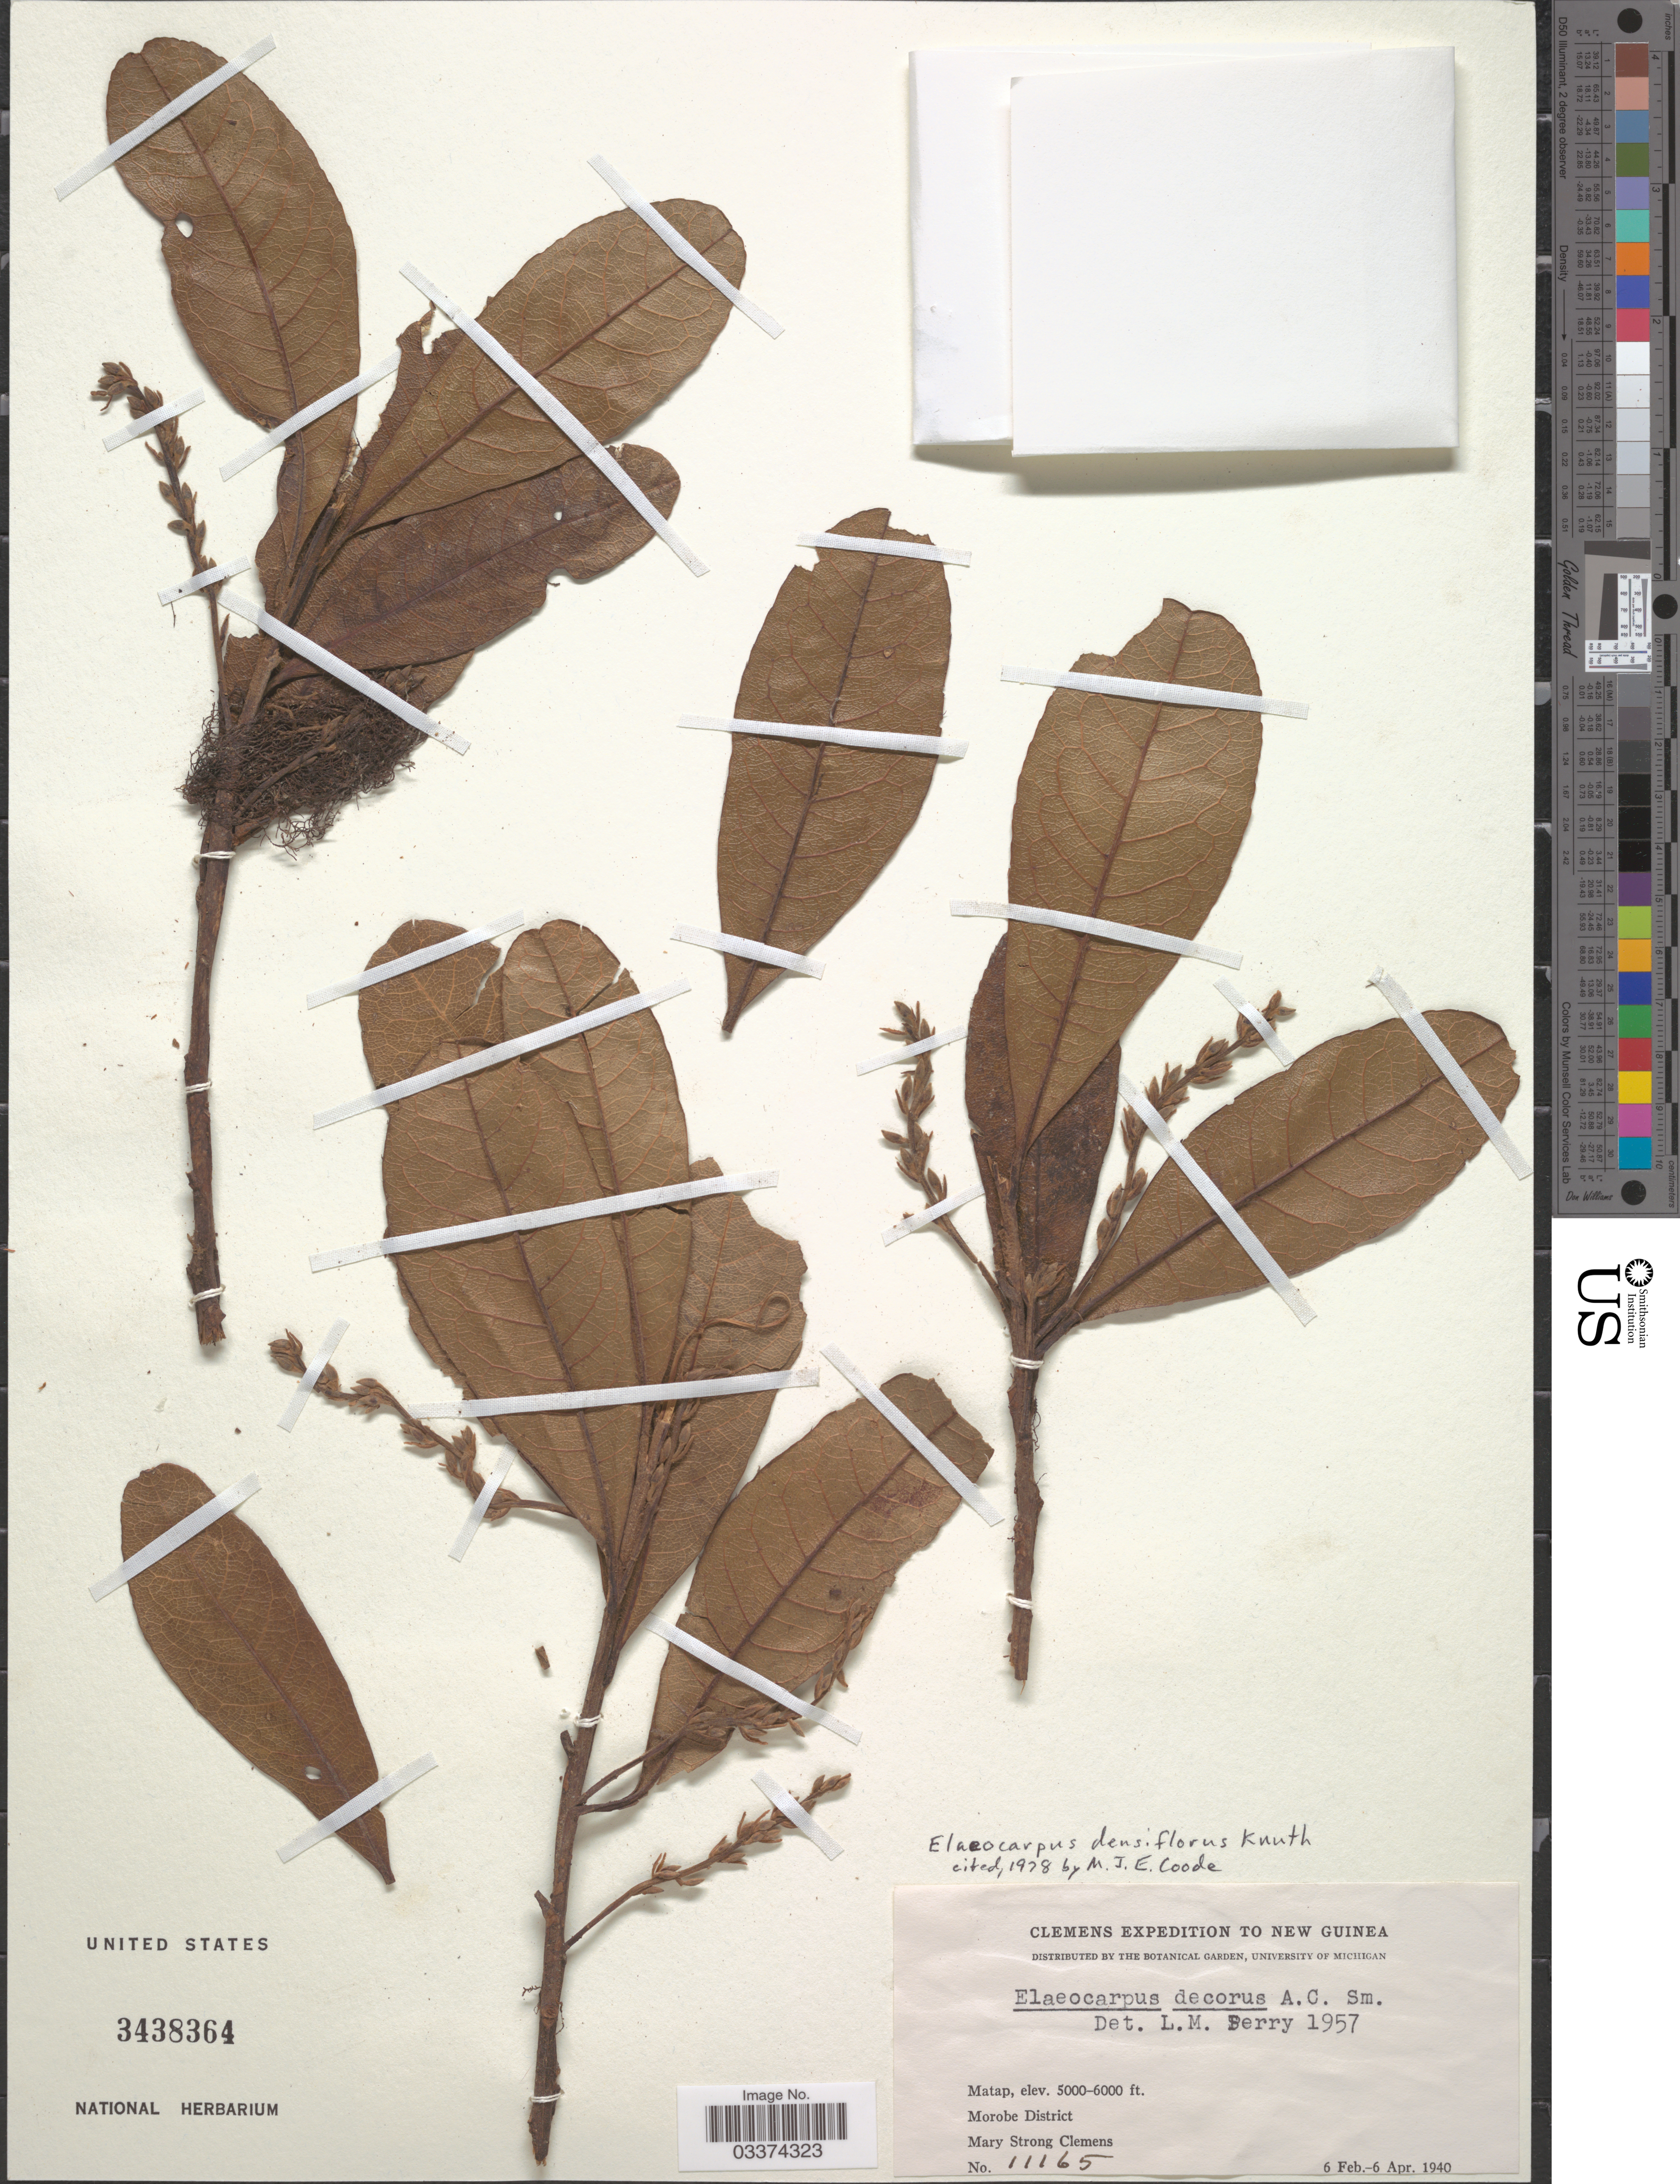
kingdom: Plantae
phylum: Tracheophyta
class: Magnoliopsida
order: Oxalidales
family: Elaeocarpaceae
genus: Elaeocarpus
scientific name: Elaeocarpus densiflorus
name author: Kunth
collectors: M. S. Clemens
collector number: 11165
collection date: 1940-02-06/1940-04-06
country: Papua New Guinea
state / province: Morobe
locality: New Guinea, Matap, Morobe District.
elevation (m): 1524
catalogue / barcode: US 3438364